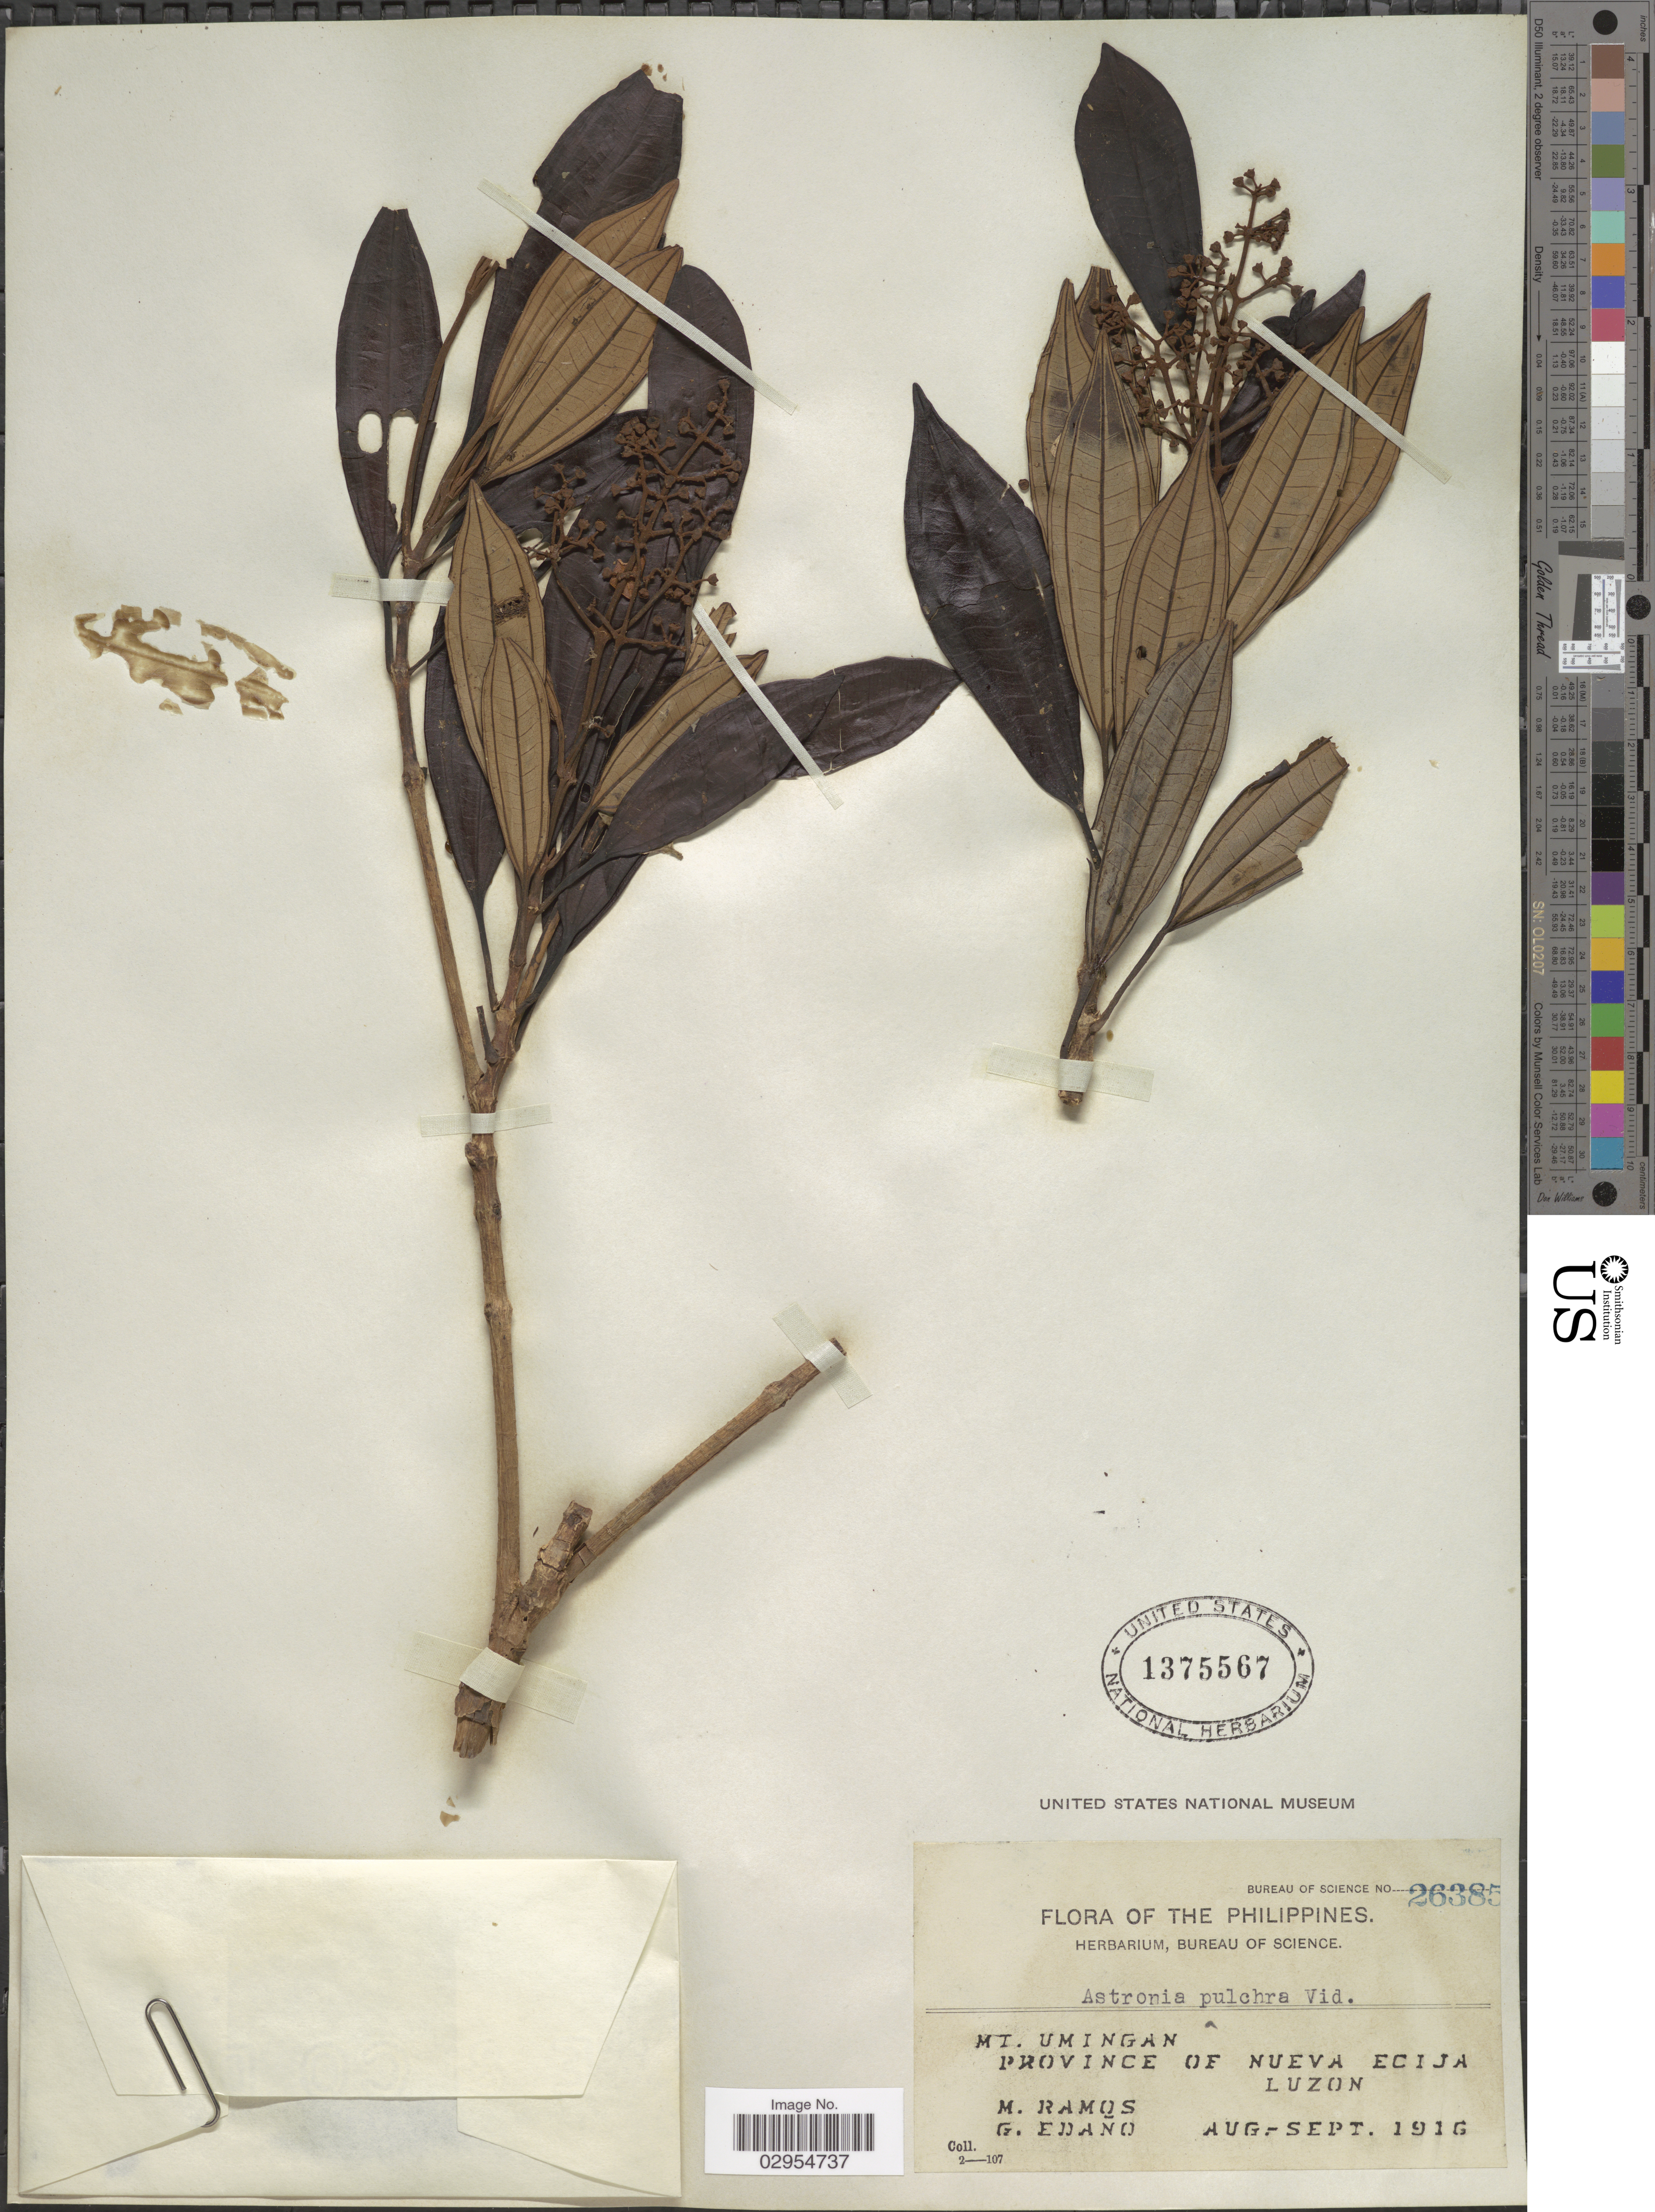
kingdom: Plantae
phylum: Tracheophyta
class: Magnoliopsida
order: Myrtales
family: Melastomataceae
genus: Astronia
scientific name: Astronia pulchra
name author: S. Vidal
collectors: M. Ramos & G. Edaño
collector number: Bureau of Science 26385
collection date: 1916-08/1916-09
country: Philippines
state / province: Central Luzon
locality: Mt. Umingan, Province of Nueva Ecija, Luzon.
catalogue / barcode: US 1375567